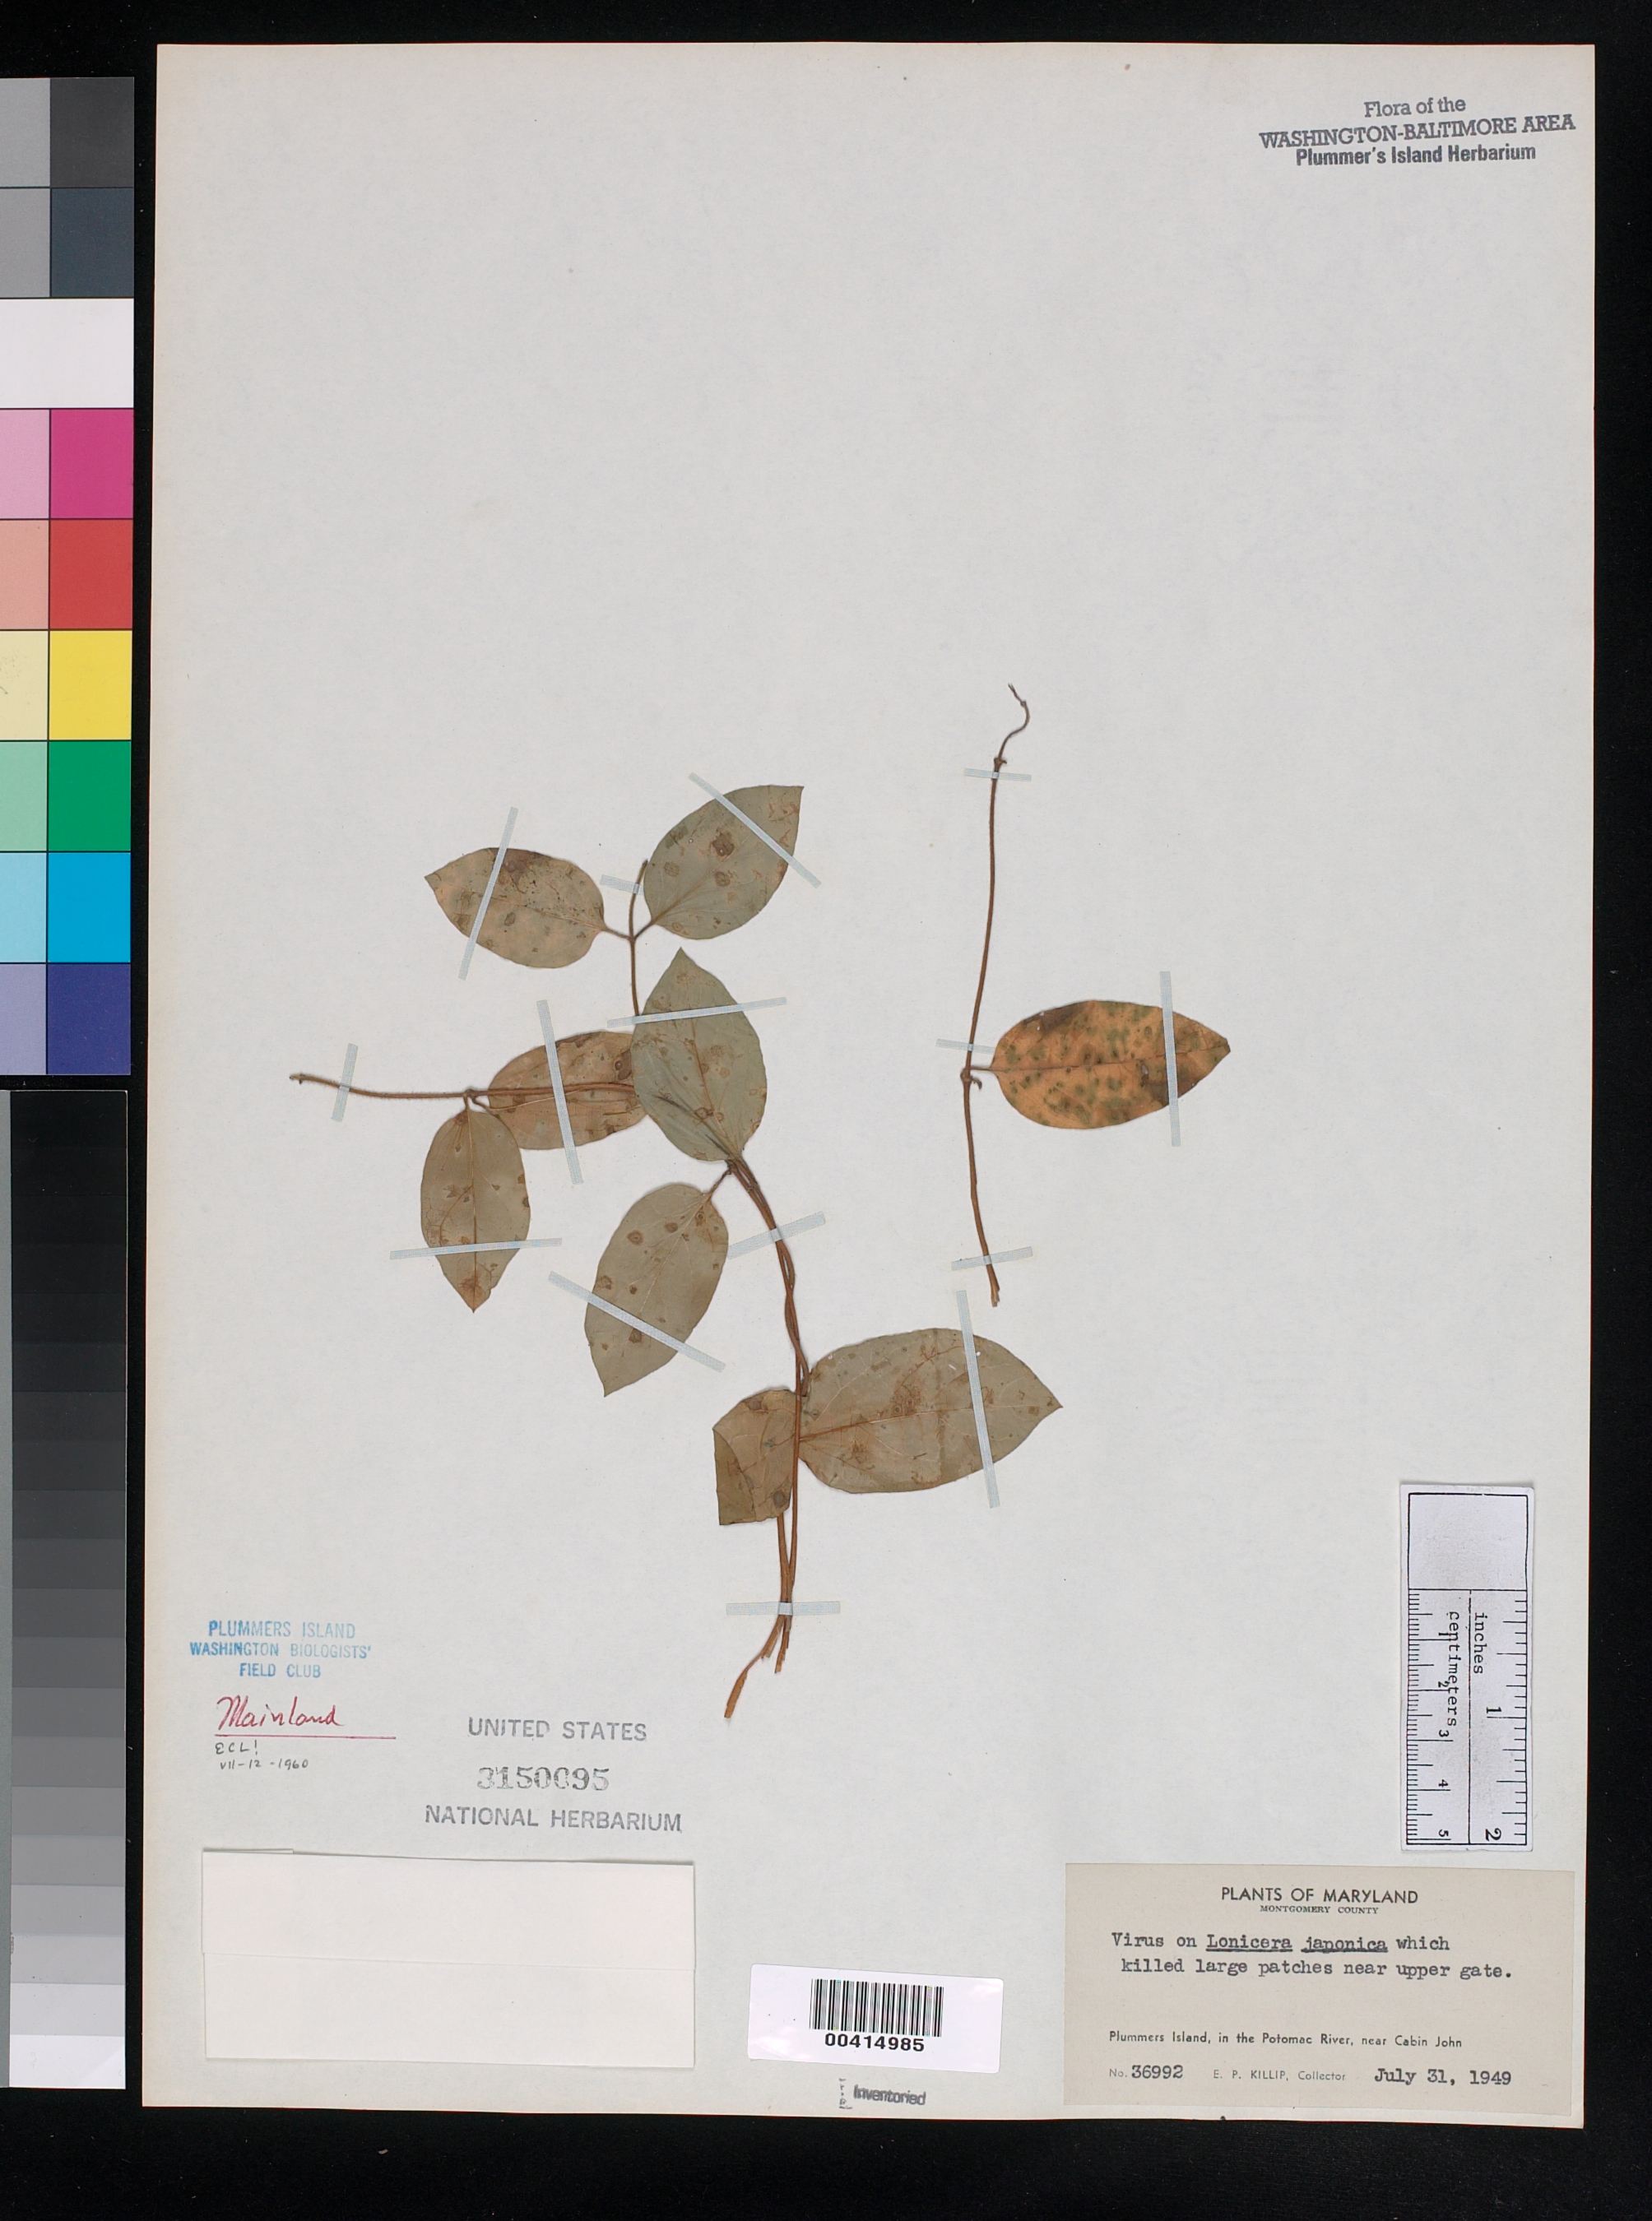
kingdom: Plantae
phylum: Tracheophyta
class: Magnoliopsida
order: Dipsacales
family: Caprifoliaceae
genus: Lonicera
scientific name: Lonicera japonica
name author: Thunb.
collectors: E. P. Killip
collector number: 36992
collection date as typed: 31 Jul 1949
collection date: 1949-07-31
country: United States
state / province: Maryland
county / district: Montgomery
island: Plummers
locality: Plummer's Island C. & O. Canal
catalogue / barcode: US 3150095